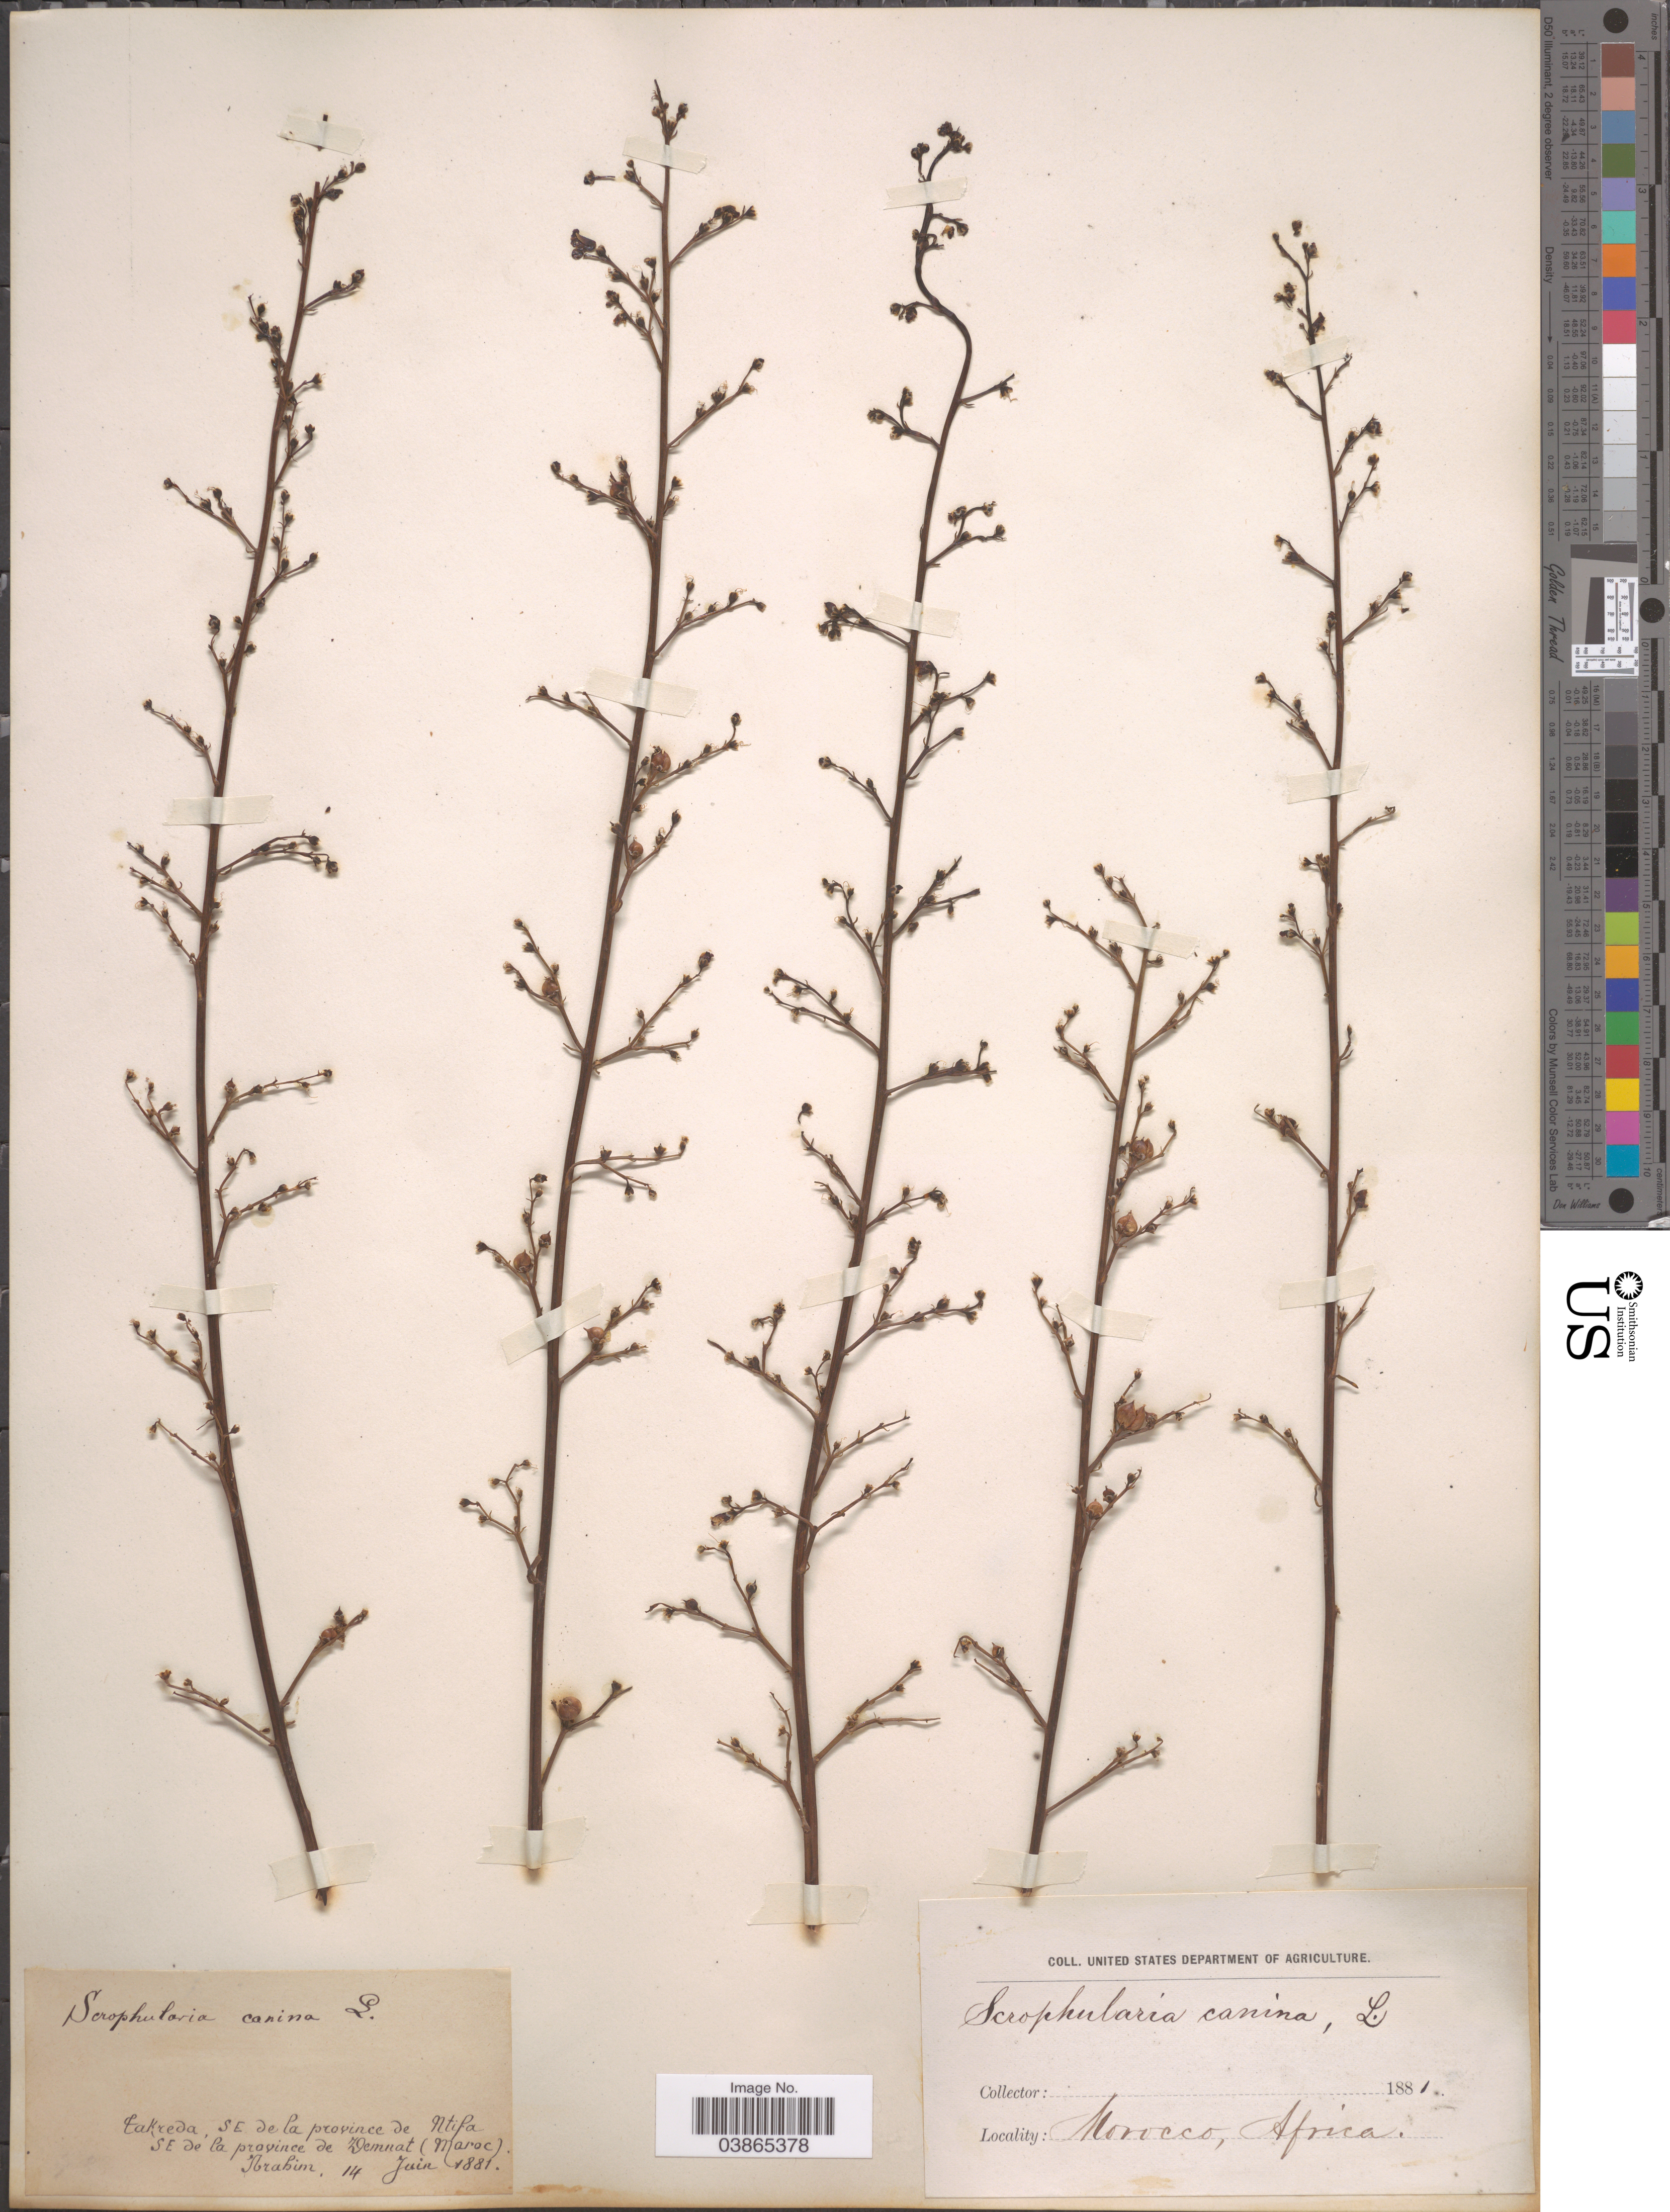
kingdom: Plantae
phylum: Tracheophyta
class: Magnoliopsida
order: Lamiales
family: Scrophulariaceae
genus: Scrophularia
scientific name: Scrophularia canina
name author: L.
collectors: -. Ibrahim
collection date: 1881-06-14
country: Morocco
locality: Eakreda, SE de la province de Atifa, SE de la province de Demnat.